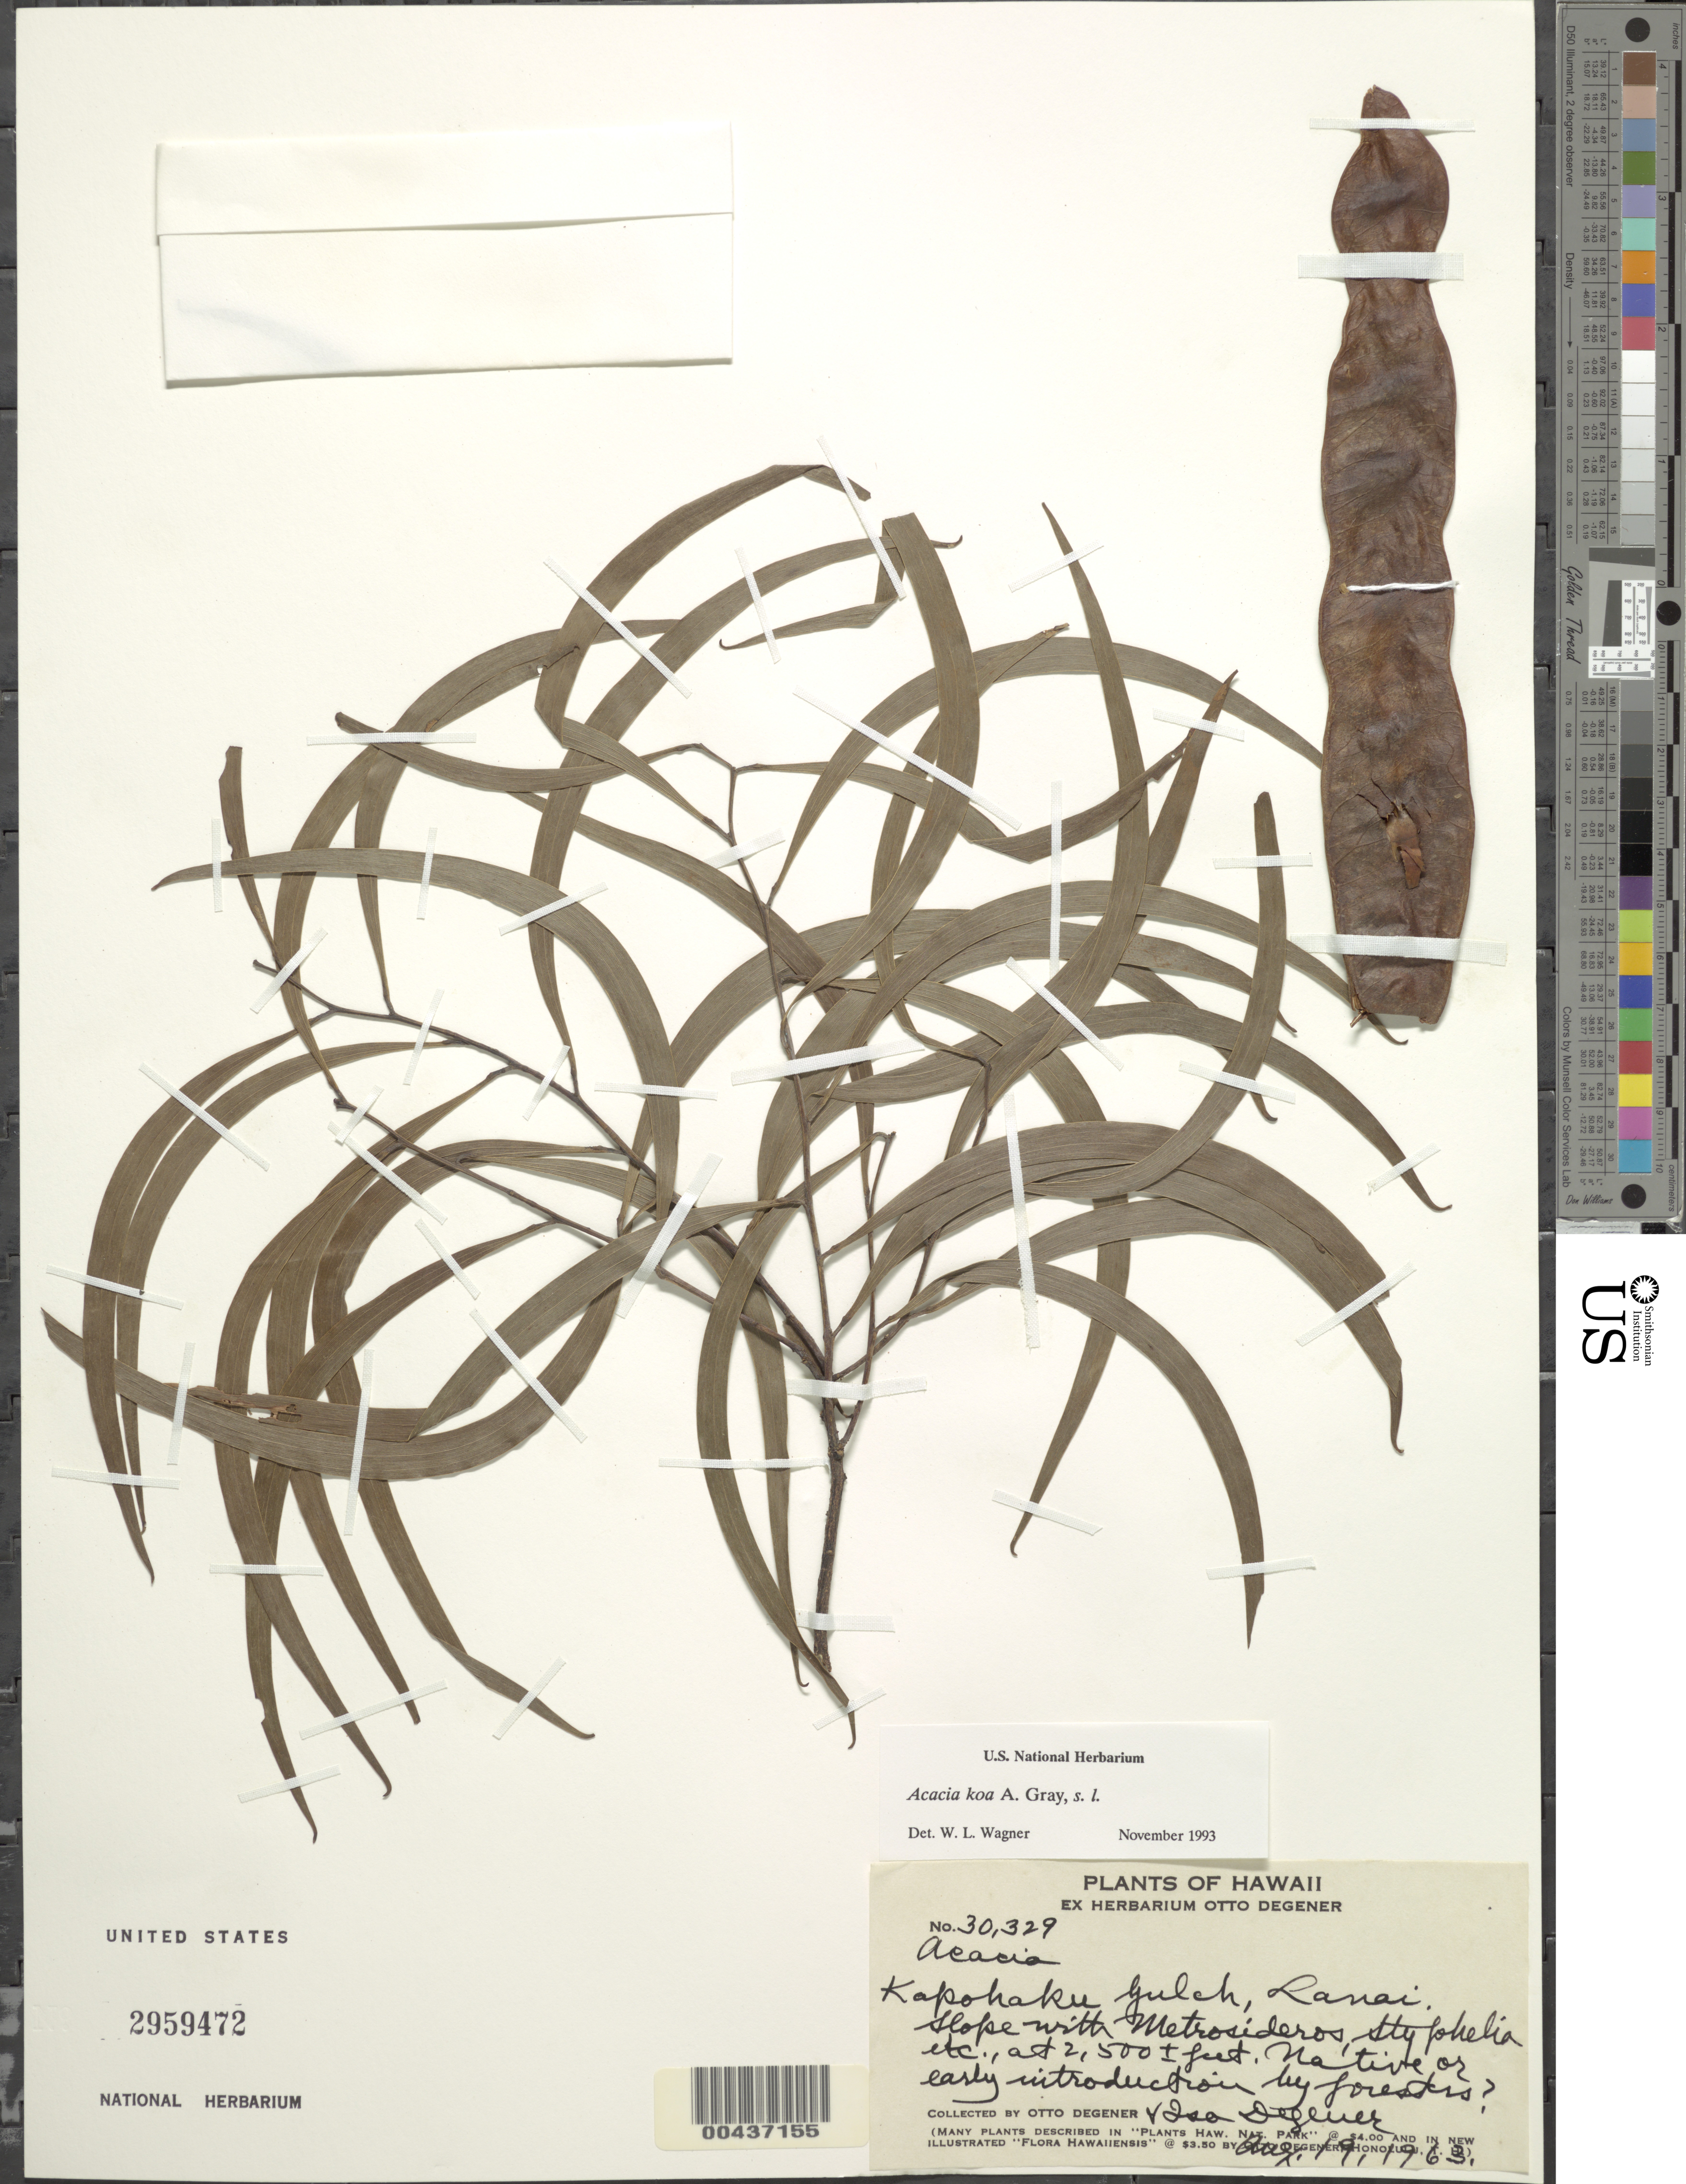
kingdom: Plantae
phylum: Tracheophyta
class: Magnoliopsida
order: Fabales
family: Fabaceae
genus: Acacia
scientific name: Acacia koa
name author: A. Gray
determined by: Wagner, W. L., (BOT), Smithsonian Institution - National Museum of Natural History (UNITED STATES)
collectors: O. Degener & I. Degener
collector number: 30329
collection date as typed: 19 Aug 1963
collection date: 1963-08-19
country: United States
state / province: Hawaii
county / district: Maui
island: Lana'i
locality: Kapohaku Gulch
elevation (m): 762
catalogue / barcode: US 2959472